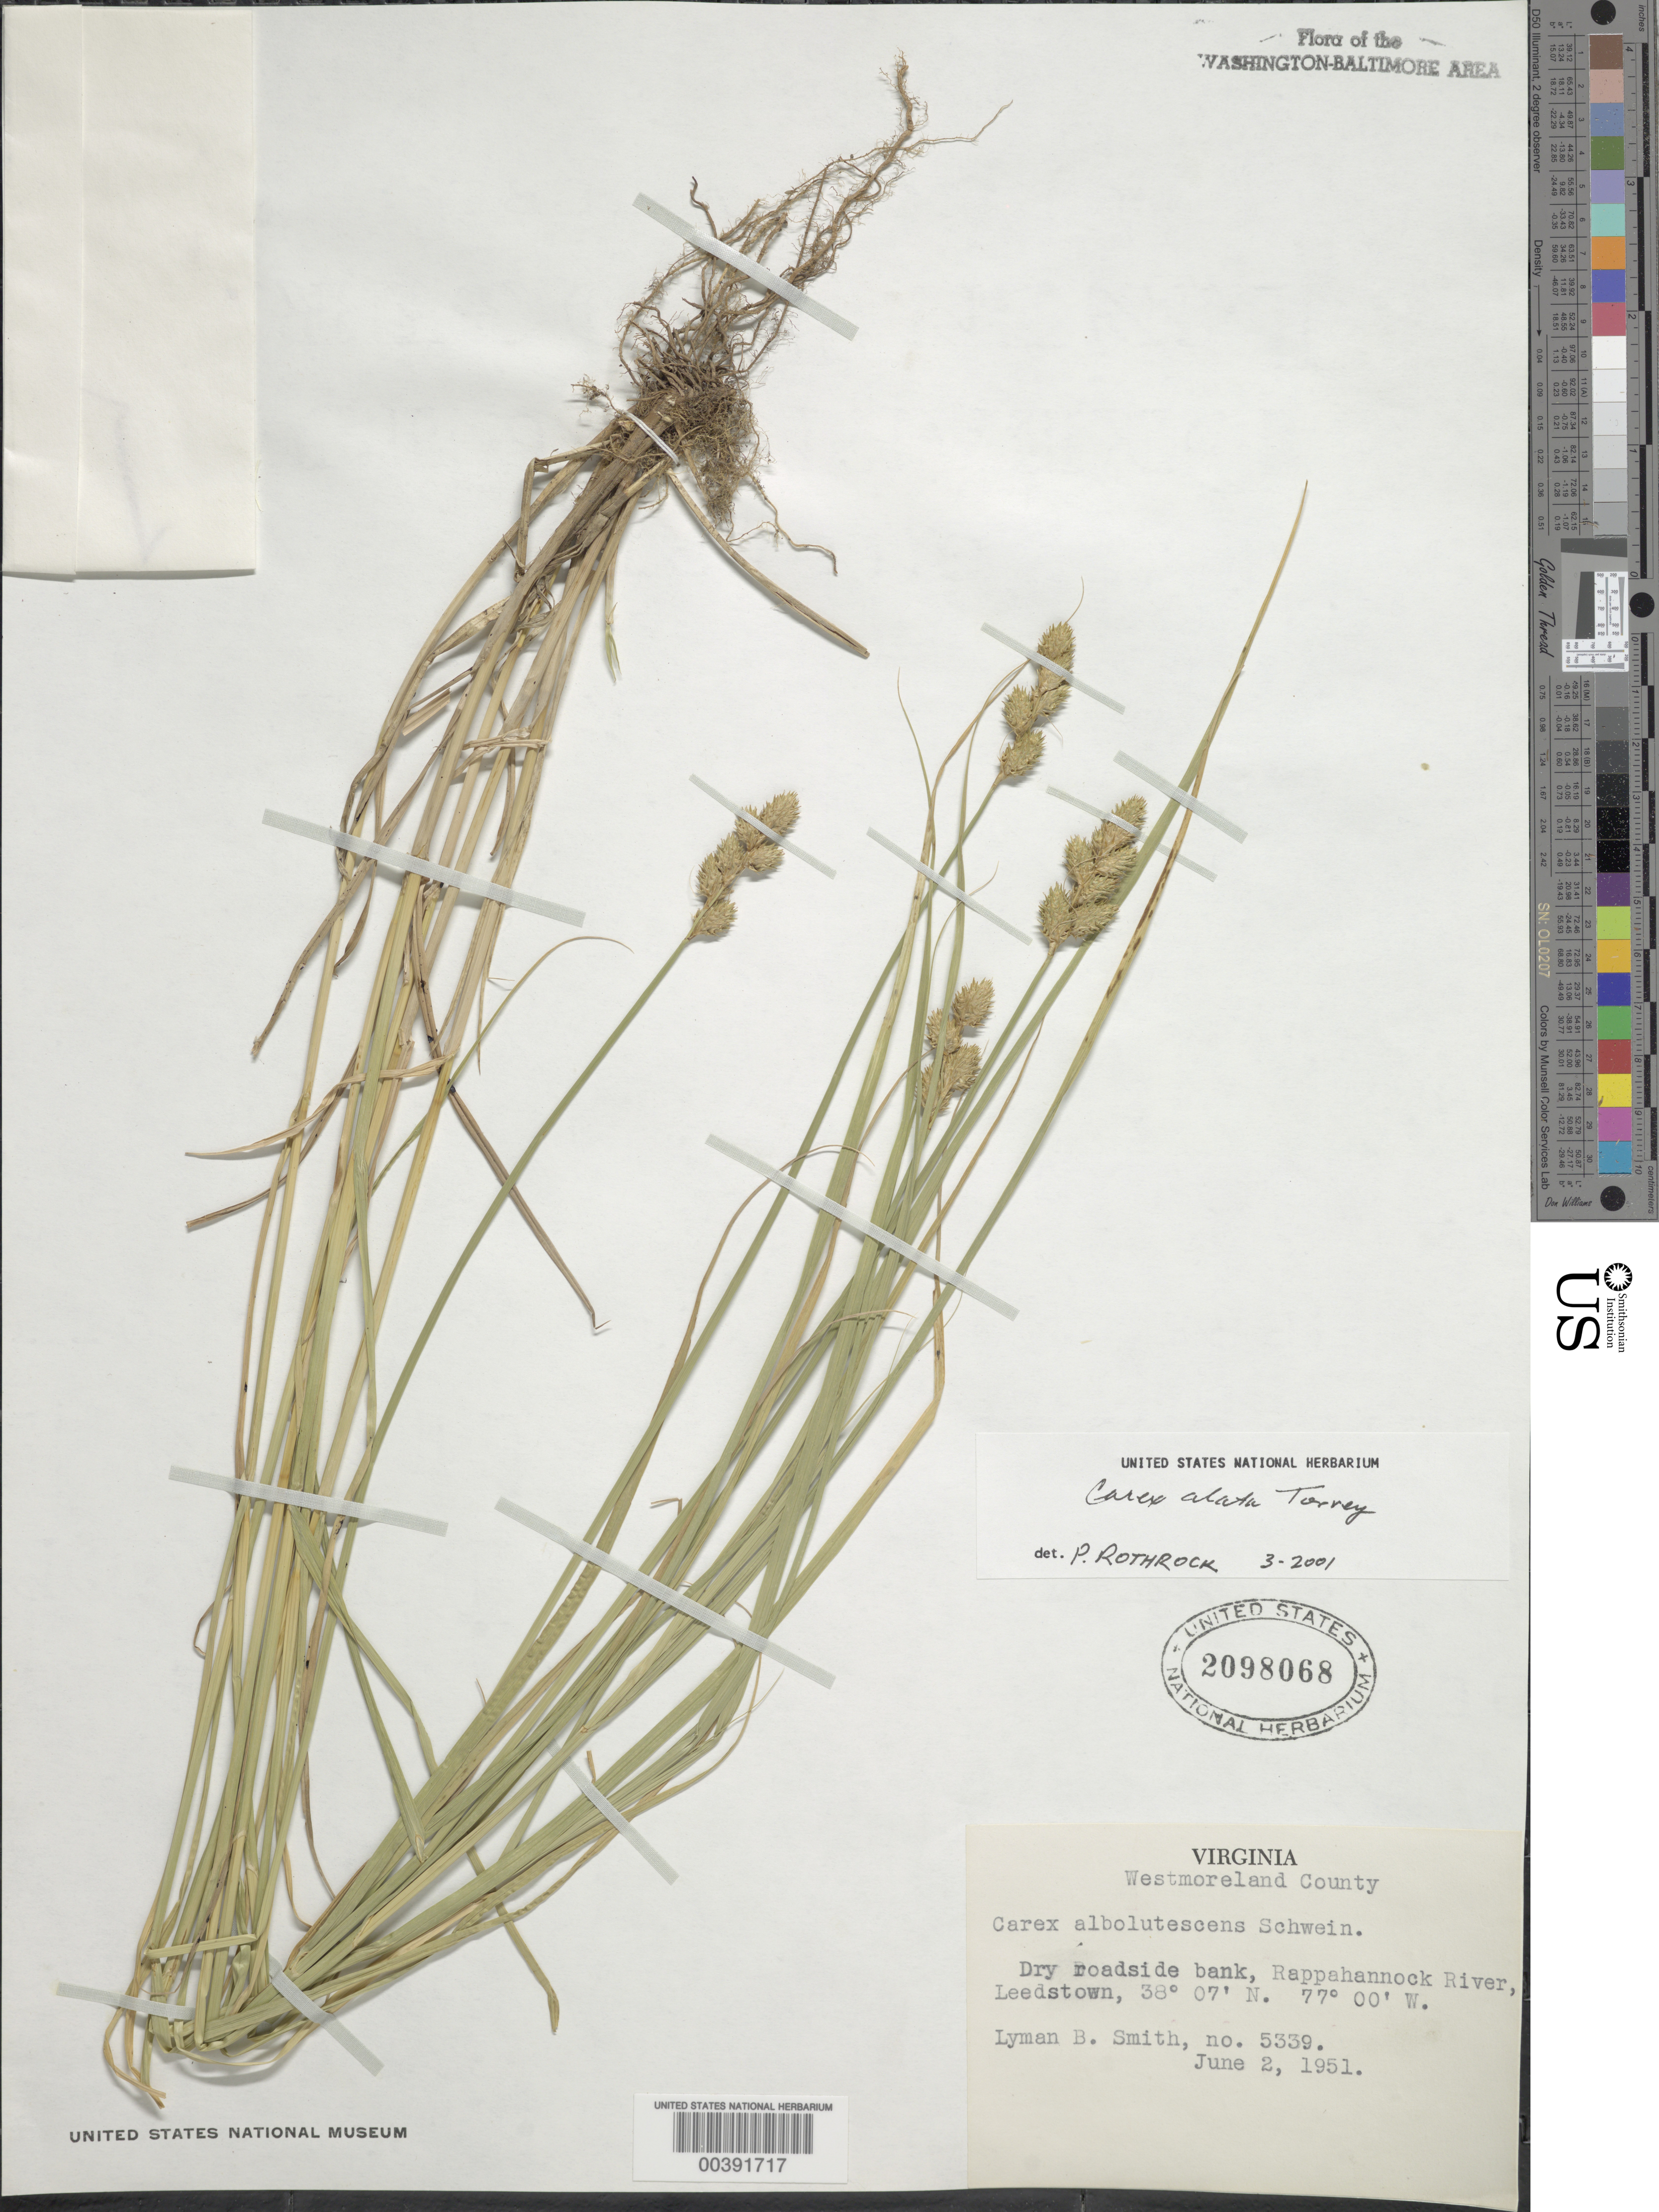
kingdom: Plantae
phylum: Tracheophyta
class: Liliopsida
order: Poales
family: Cyperaceae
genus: Carex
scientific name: Carex alata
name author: Torr.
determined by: Rothrock, P. E.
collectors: L. Smith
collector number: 5339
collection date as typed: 02 Jun 1951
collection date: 1951-06-02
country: United States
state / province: Virginia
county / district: Westmoreland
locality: Rappahannock River, Leedstown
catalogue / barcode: US 2098068